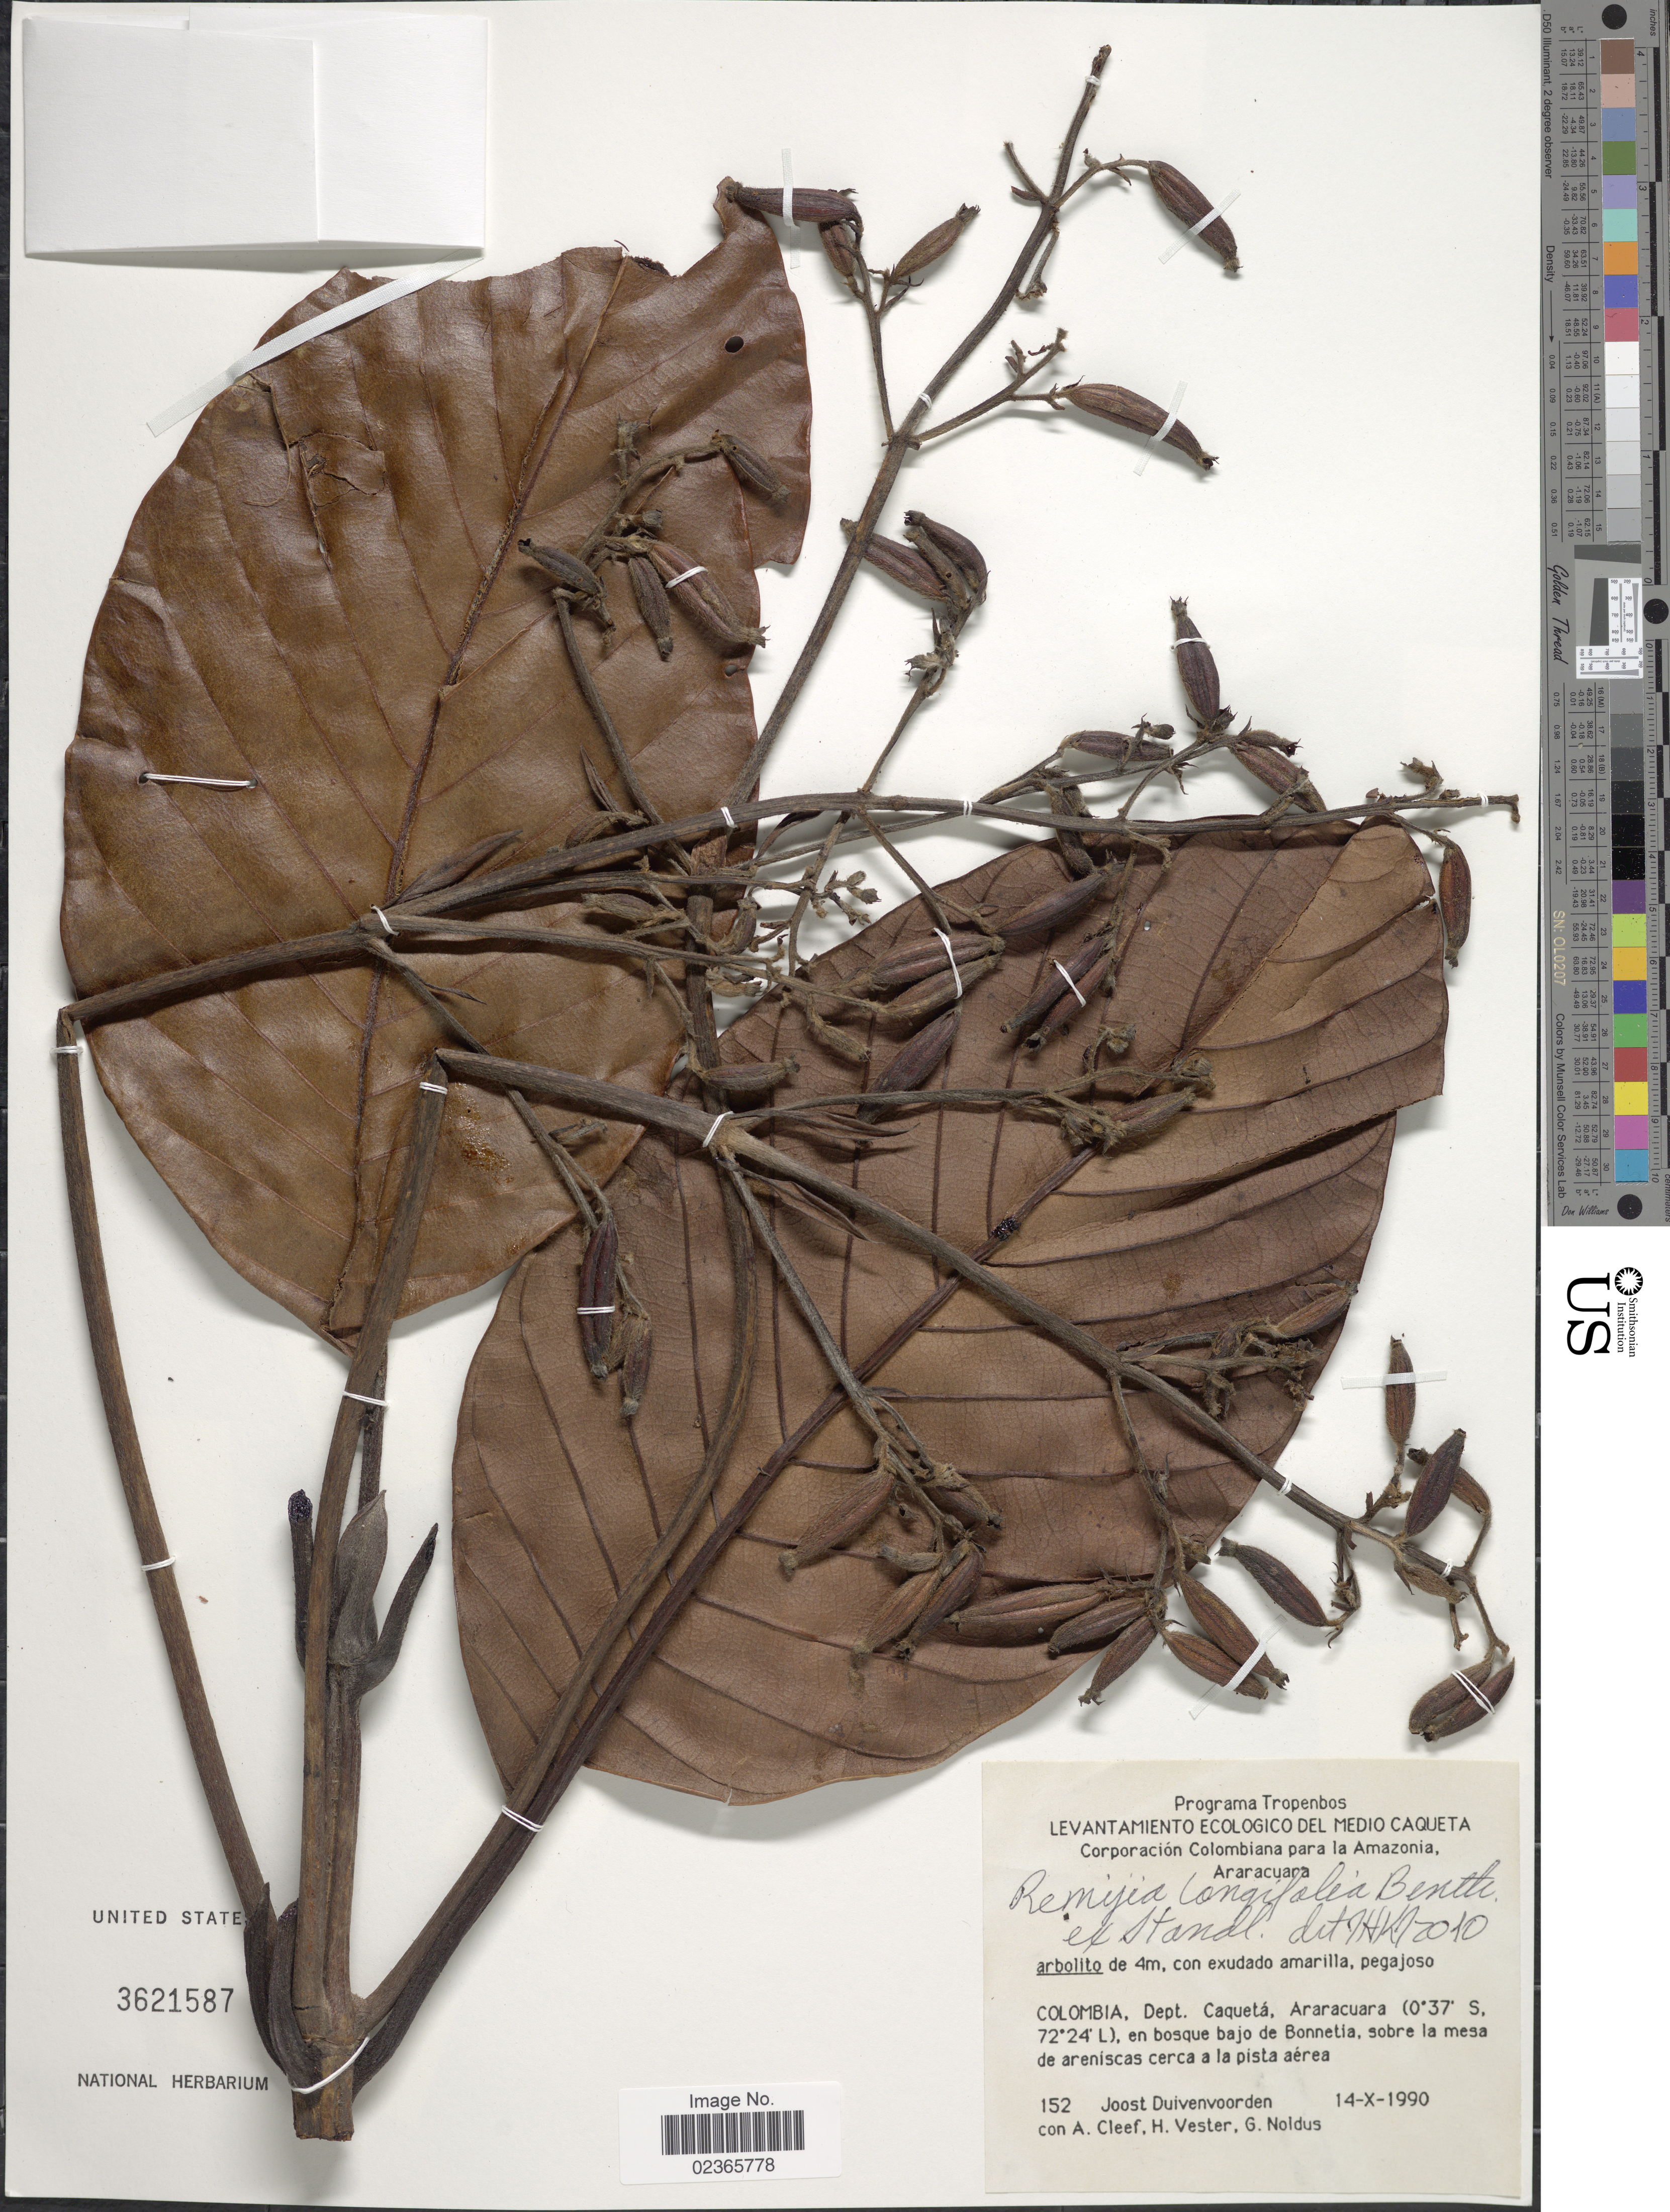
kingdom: Plantae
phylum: Tracheophyta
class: Magnoliopsida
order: Gentianales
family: Rubiaceae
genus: Remijia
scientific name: Remijia longifolia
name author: Benth. ex Standl.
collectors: J. Duivenvoorden, A. M. Cleef, H. Vester & G. Noldus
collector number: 152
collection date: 1990-10-14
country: Colombia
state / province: Caquetá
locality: Araracuara en bosque bajo de Bonnetia, sobre la mesa de areniscas cerca a la pista aerea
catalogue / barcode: US 3621587